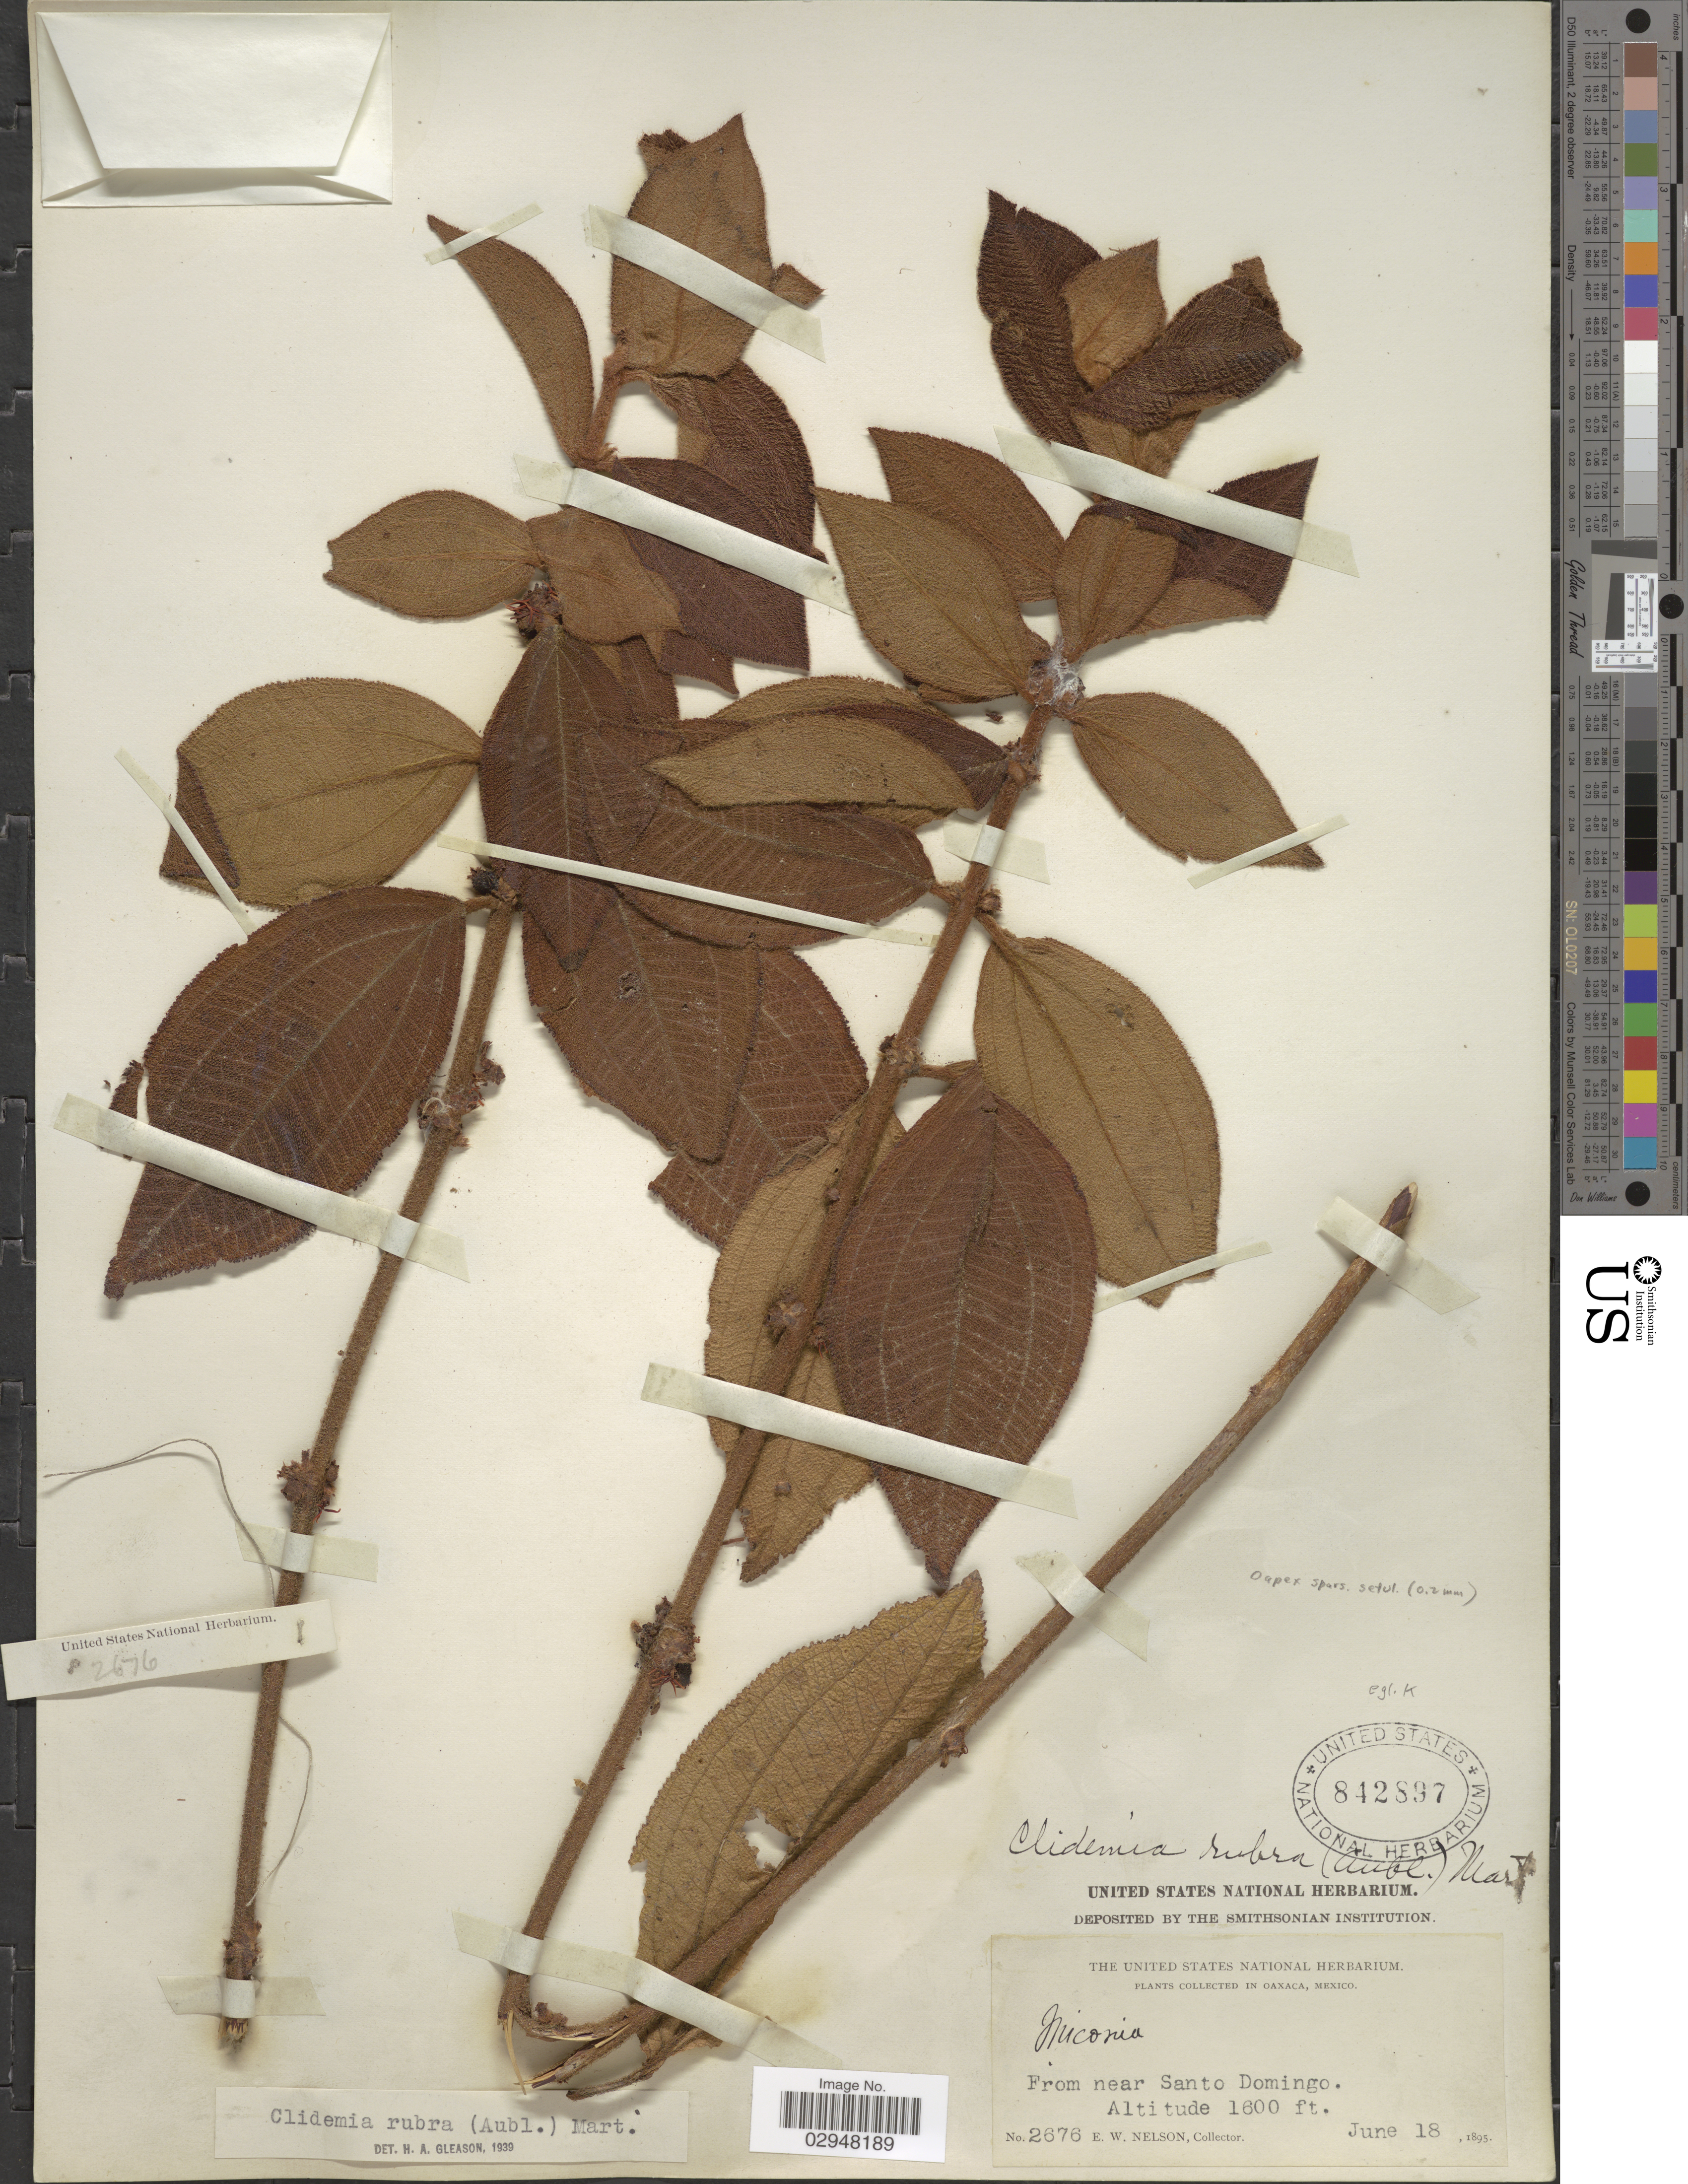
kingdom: Plantae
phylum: Tracheophyta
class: Magnoliopsida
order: Myrtales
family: Melastomataceae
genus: Clidemia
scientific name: Clidemia rubra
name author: (Aubl.) Mart.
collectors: E. W. Nelson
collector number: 2676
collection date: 1895-06-18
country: Mexico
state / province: Oaxaca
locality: Near Santo Domingo.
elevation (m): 488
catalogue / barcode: US 842897